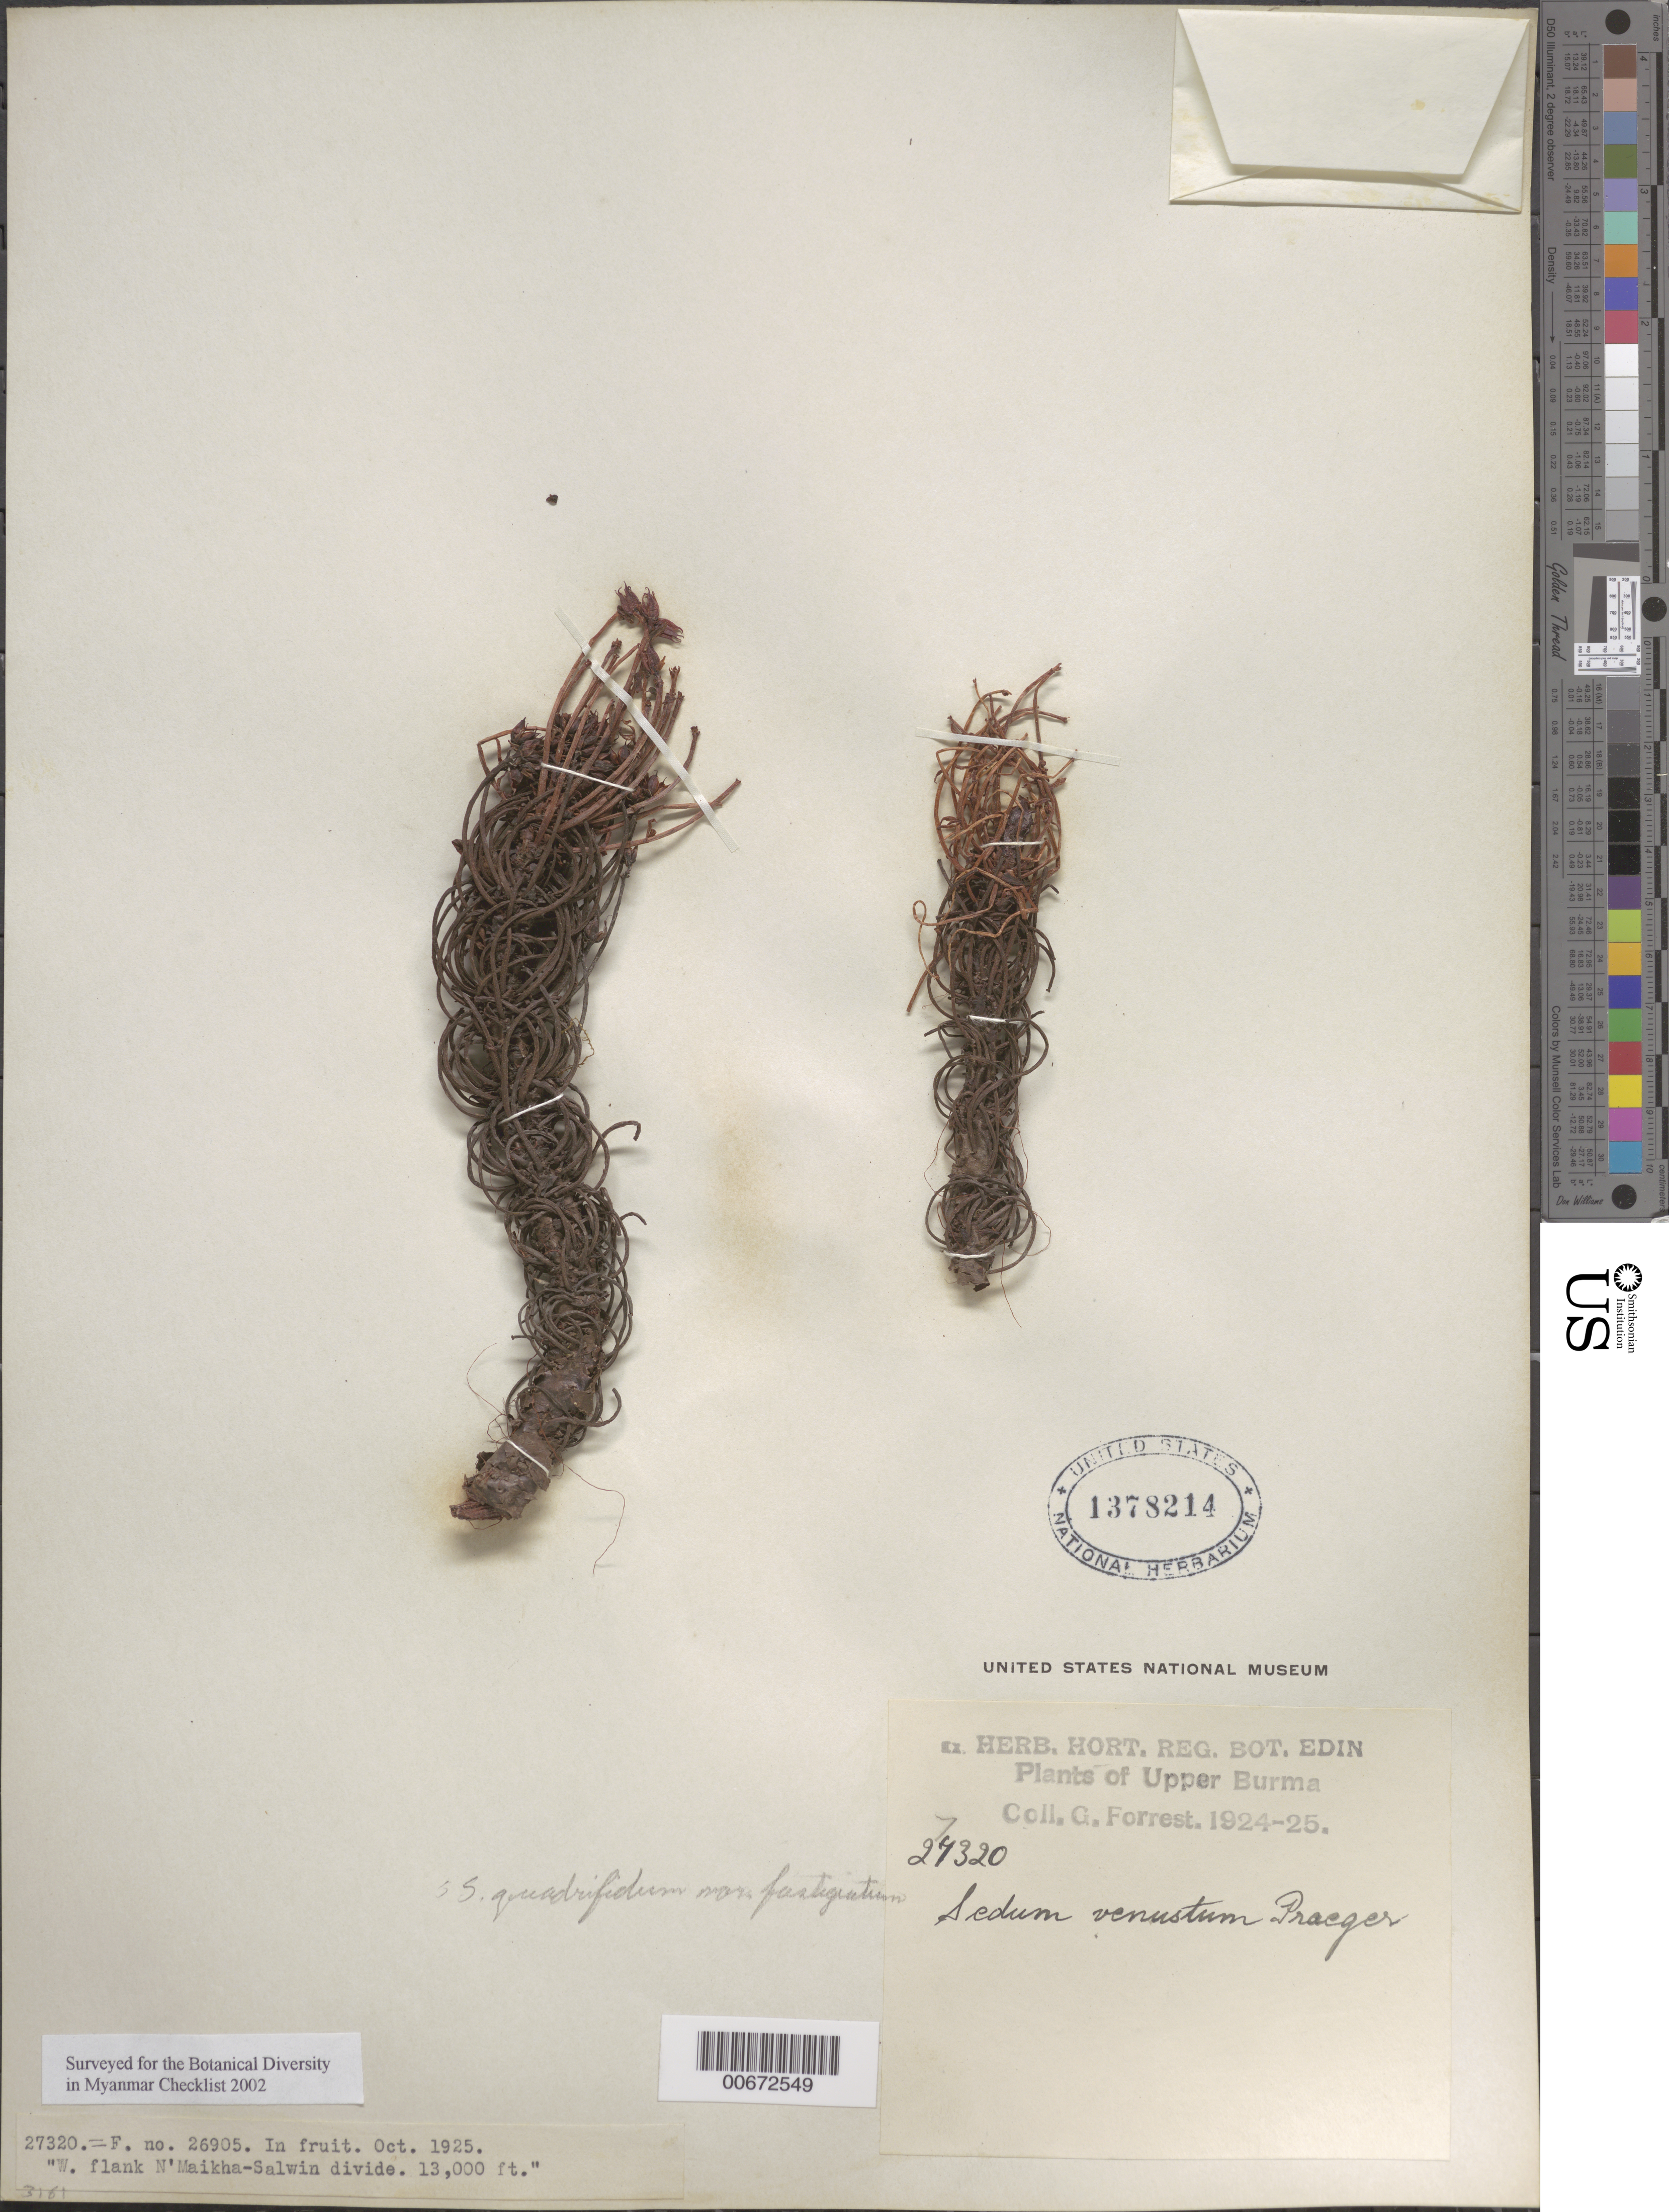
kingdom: Plantae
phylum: Tracheophyta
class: Magnoliopsida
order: Saxifragales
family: Crassulaceae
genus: Rhodiola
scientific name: Rhodiola fastigiata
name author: (Hook. f. & Thomson) S.H. Fu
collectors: G. Forrest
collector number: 27320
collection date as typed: Oct 1925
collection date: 1925-10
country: Myanmar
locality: Upper Burma, W flank of N'Maikha-Salwin Divide.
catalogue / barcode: US 1378214